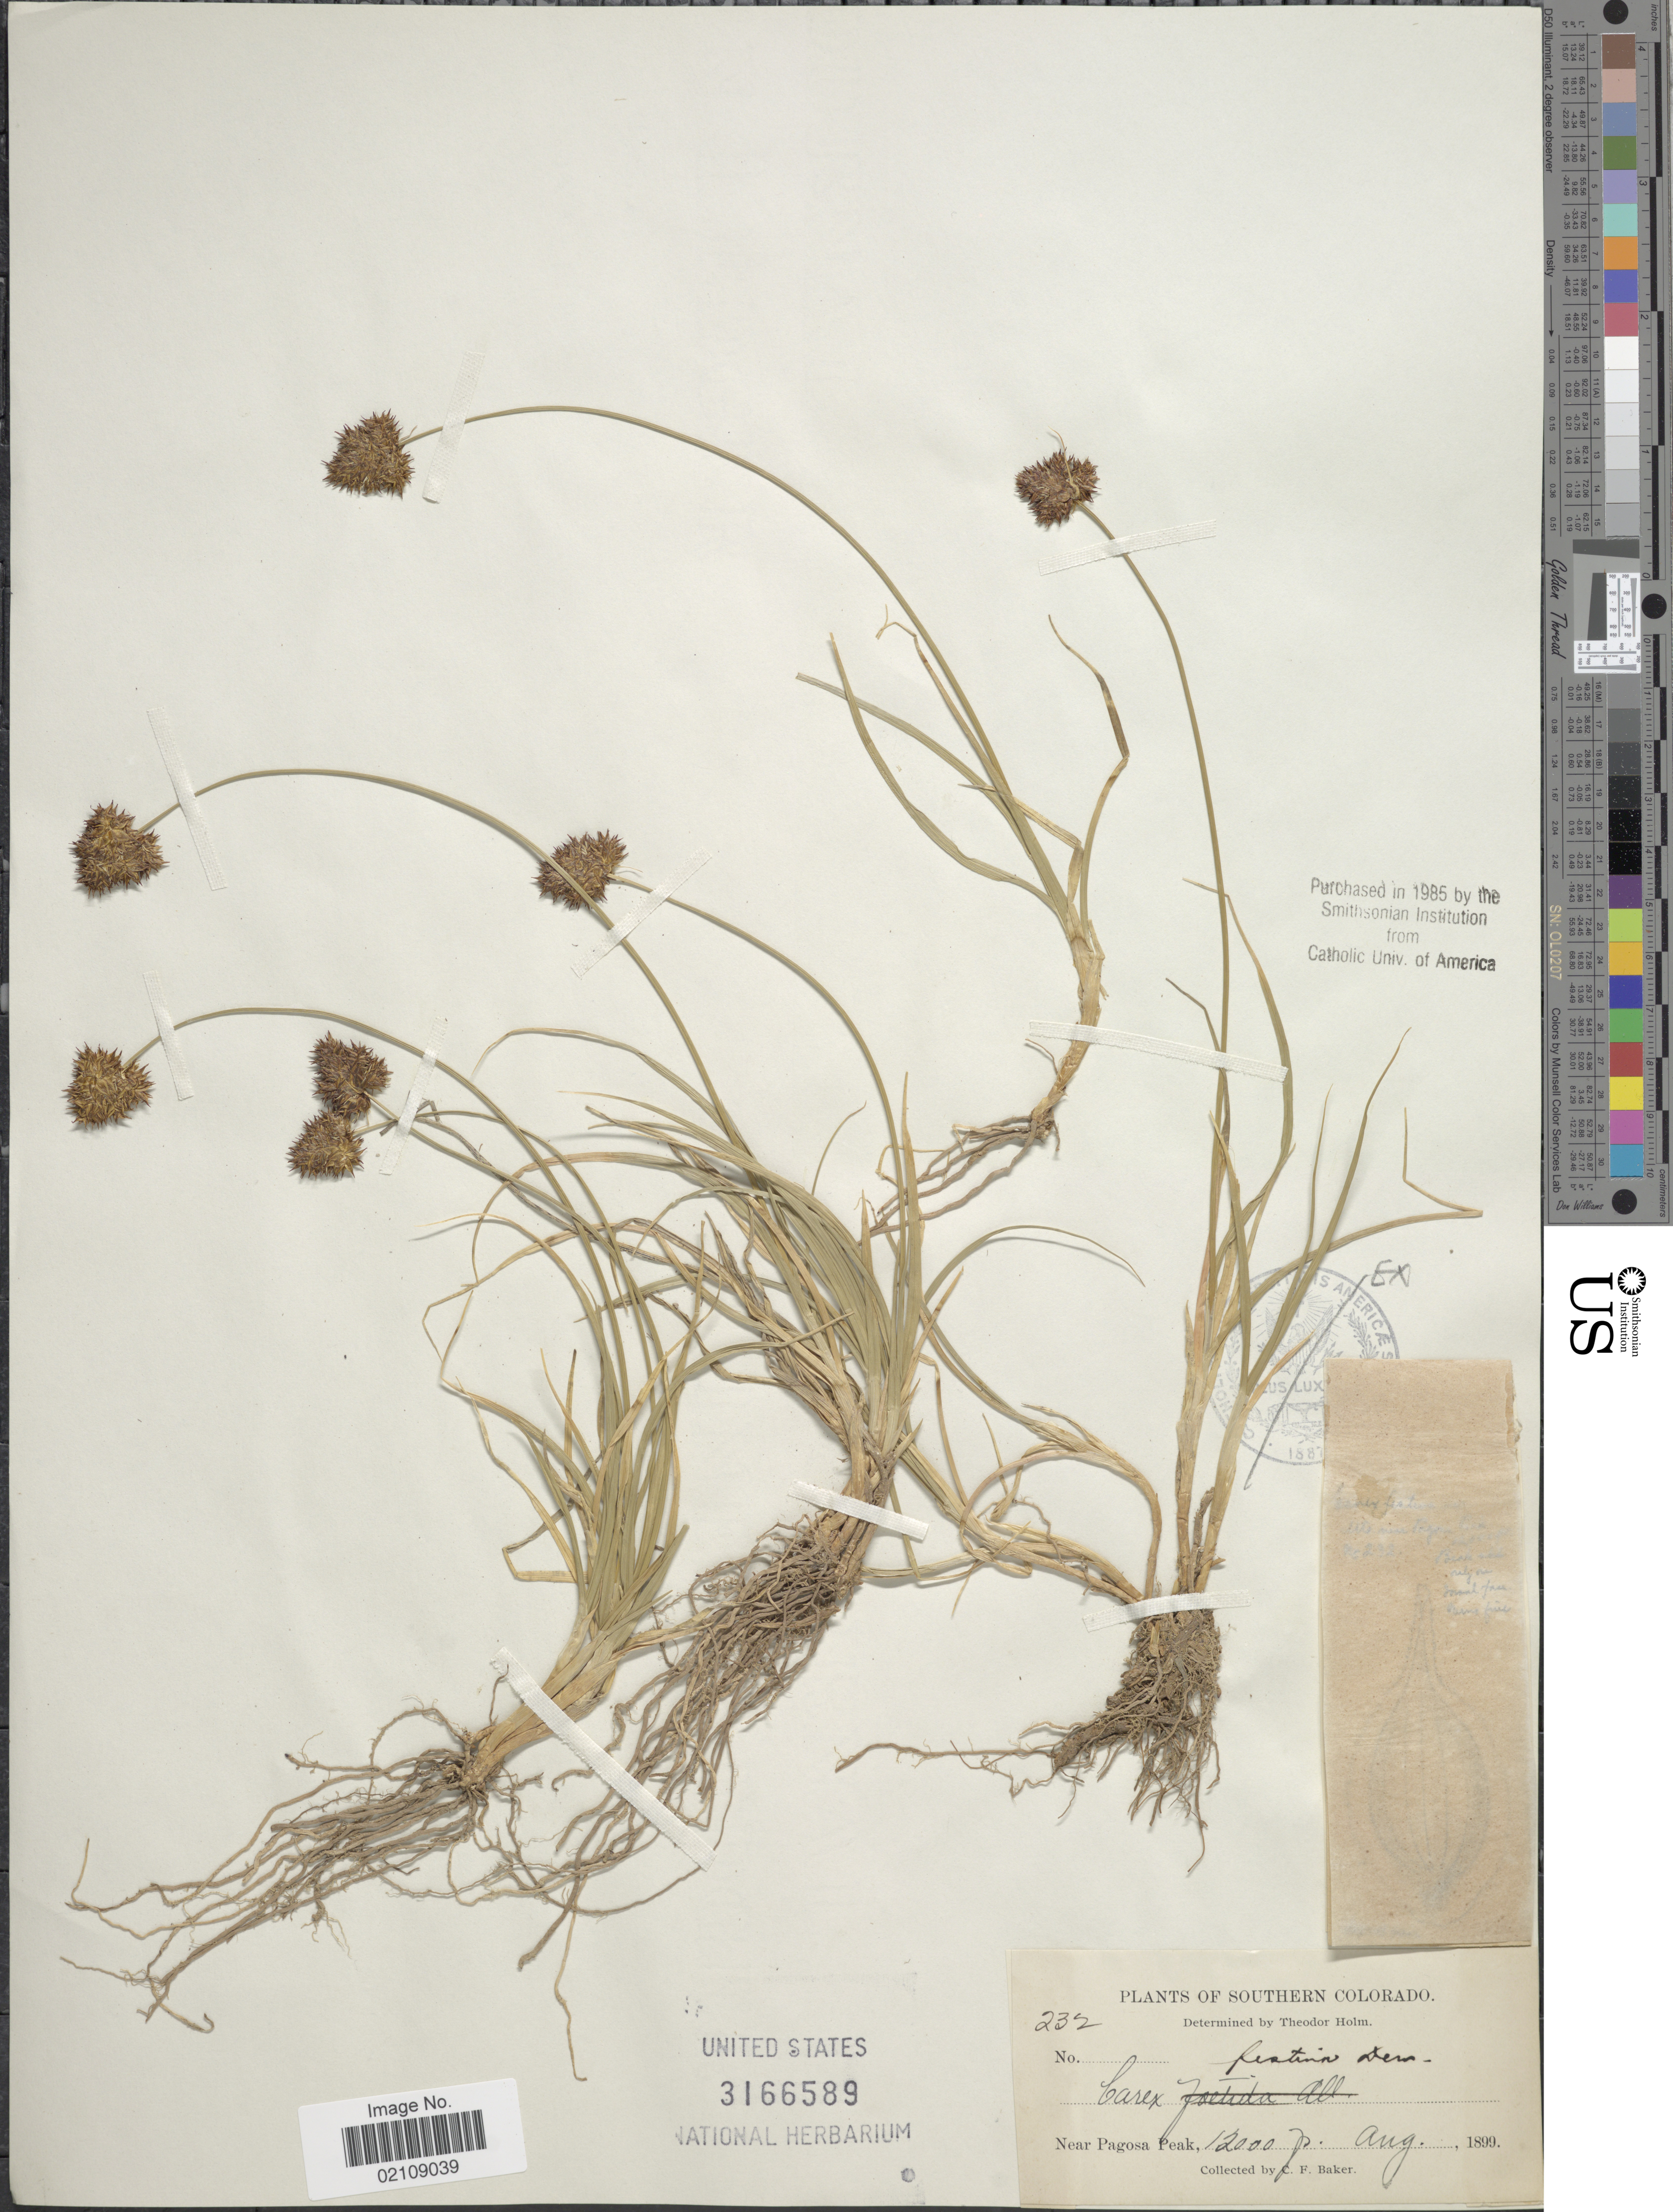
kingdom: Plantae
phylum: Tracheophyta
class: Liliopsida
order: Poales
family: Cyperaceae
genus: Carex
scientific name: Carex festiva var. decumbens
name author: Holm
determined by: Strong, Mark T., (BOT), Smithsonian Institution - National Museum of Natural History (UNITED STATES)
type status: Syntype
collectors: C. F. Baker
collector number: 232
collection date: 1899-08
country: United States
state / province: Colorado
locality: Southern Colorado. Near Pagosa Peak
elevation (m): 3658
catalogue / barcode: US 3166589